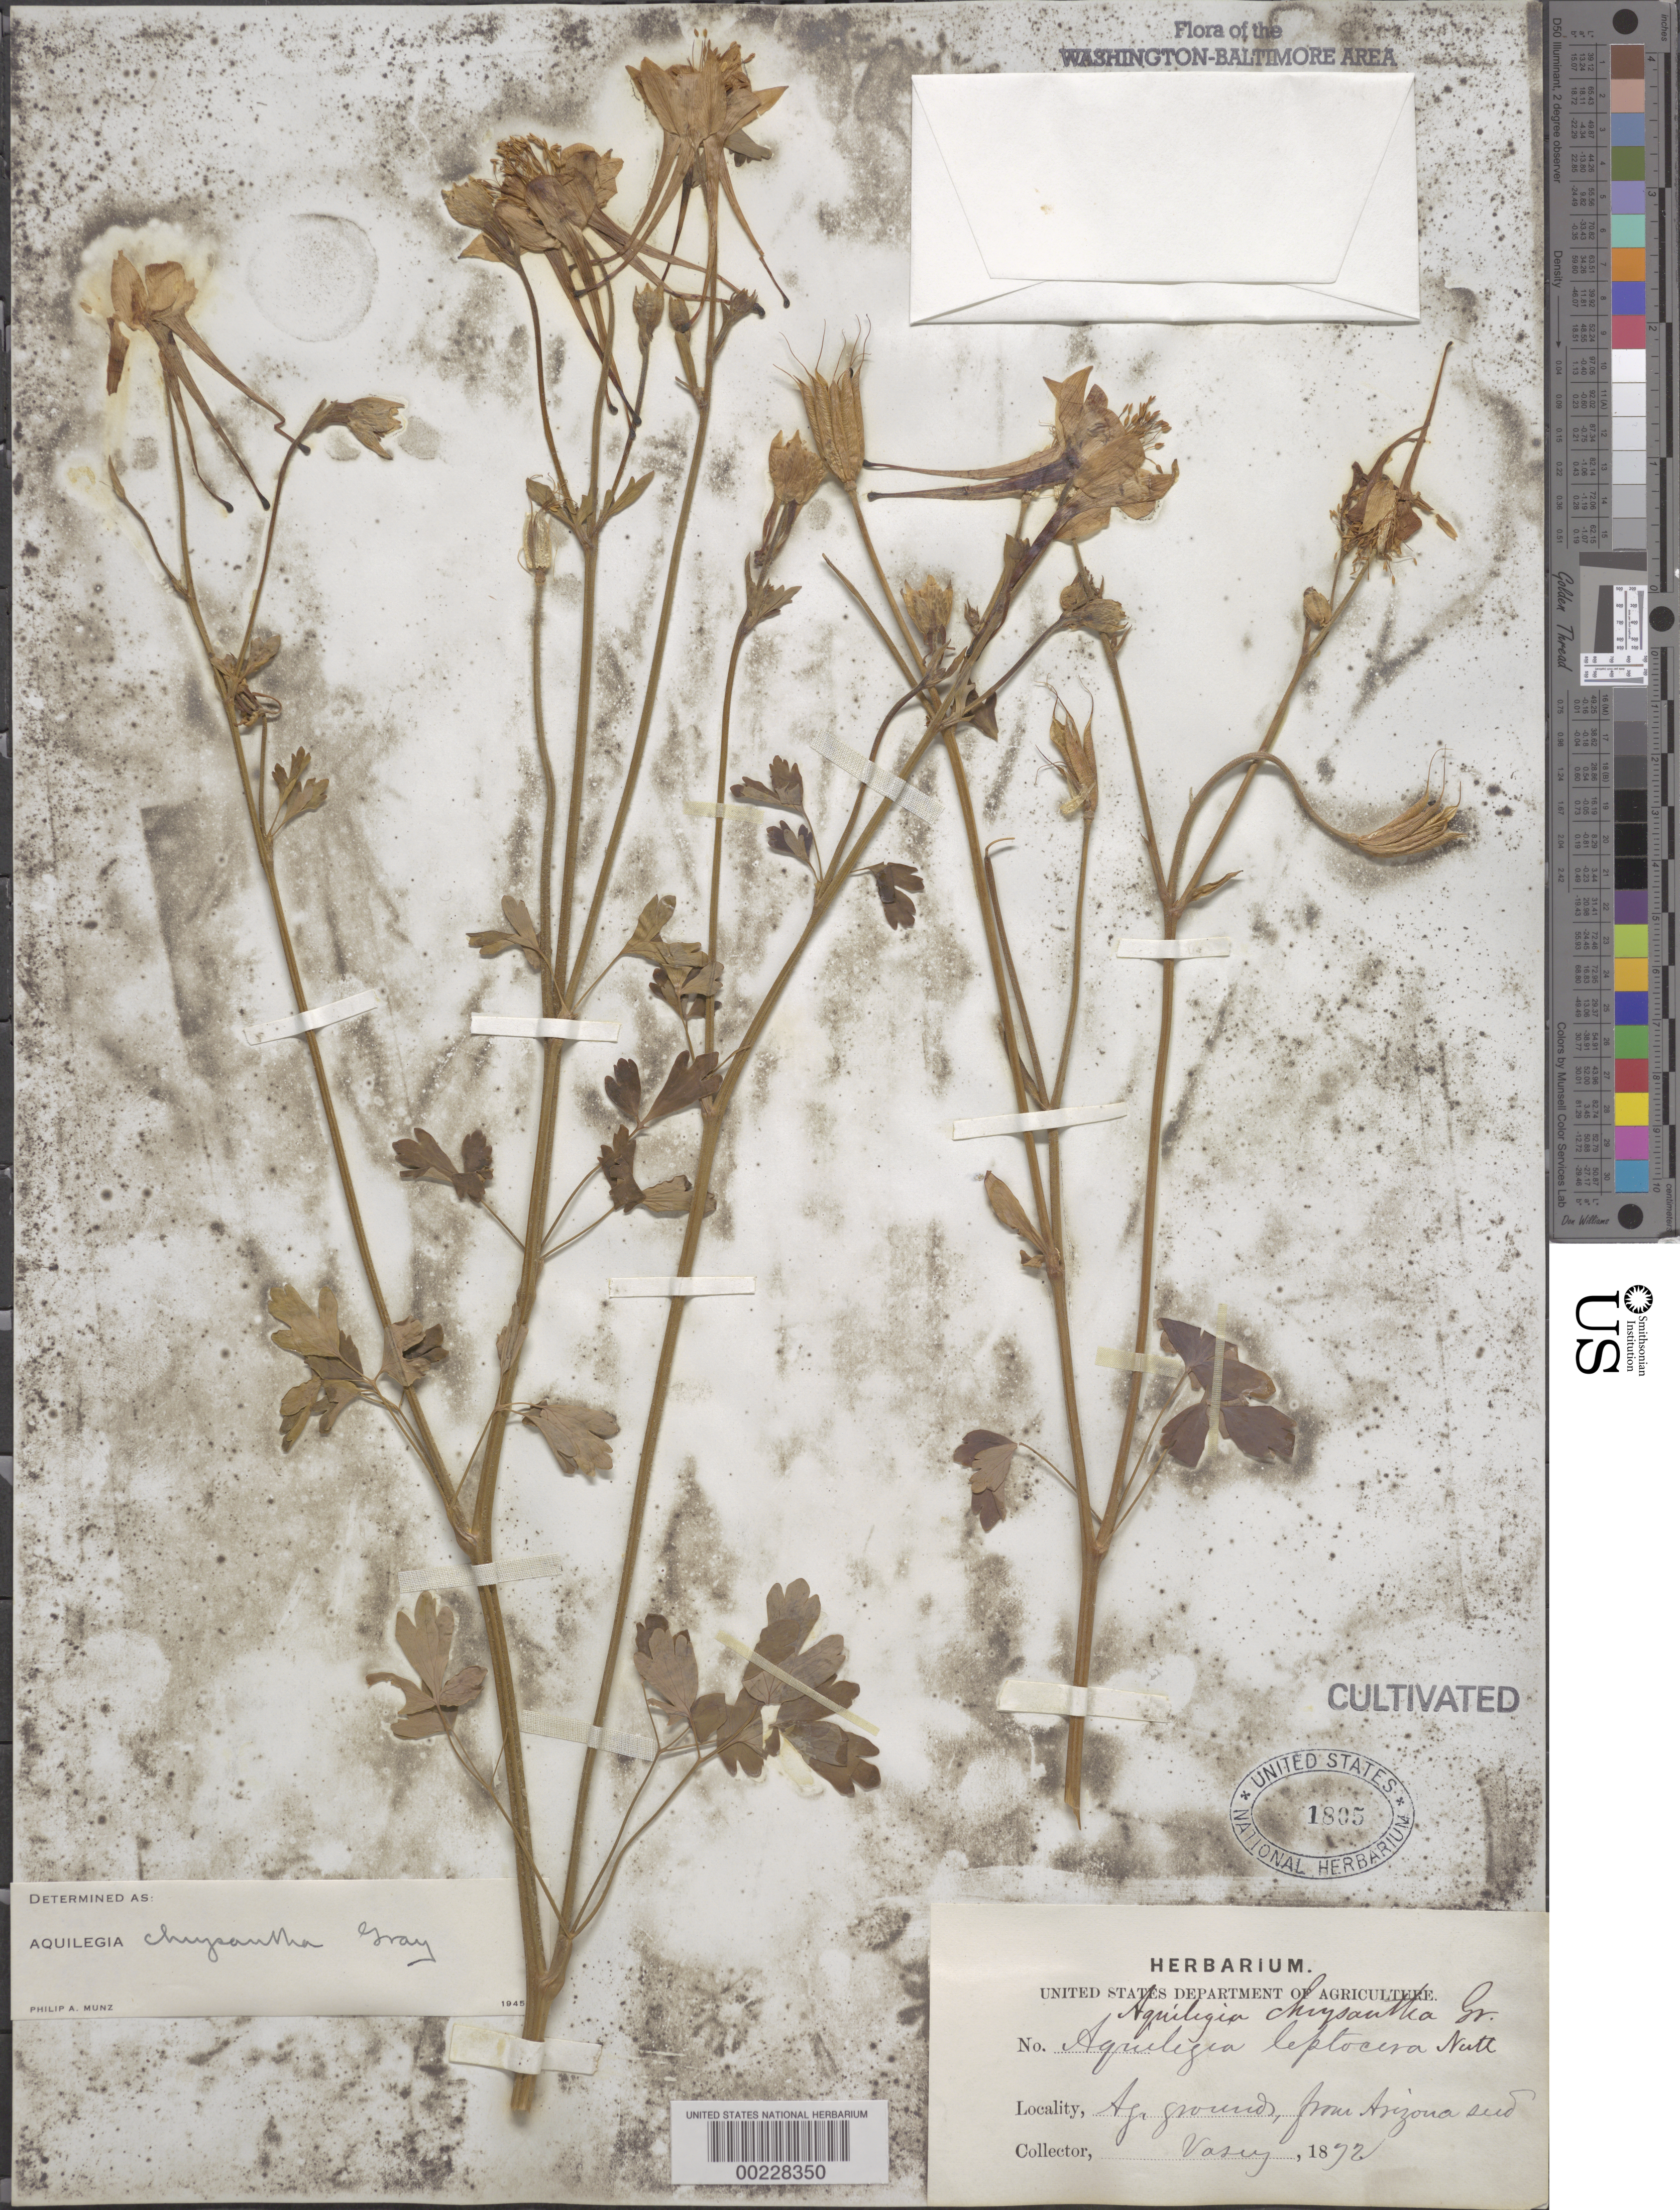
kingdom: Plantae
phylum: Tracheophyta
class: Magnoliopsida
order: Ranunculales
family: Ranunculaceae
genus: Aquilegia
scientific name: Aquilegia chrysantha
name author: A. Gray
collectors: G. R. Vasey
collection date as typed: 1872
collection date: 1872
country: United States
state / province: District of Columbia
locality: Agricultural grounds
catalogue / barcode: US 1805